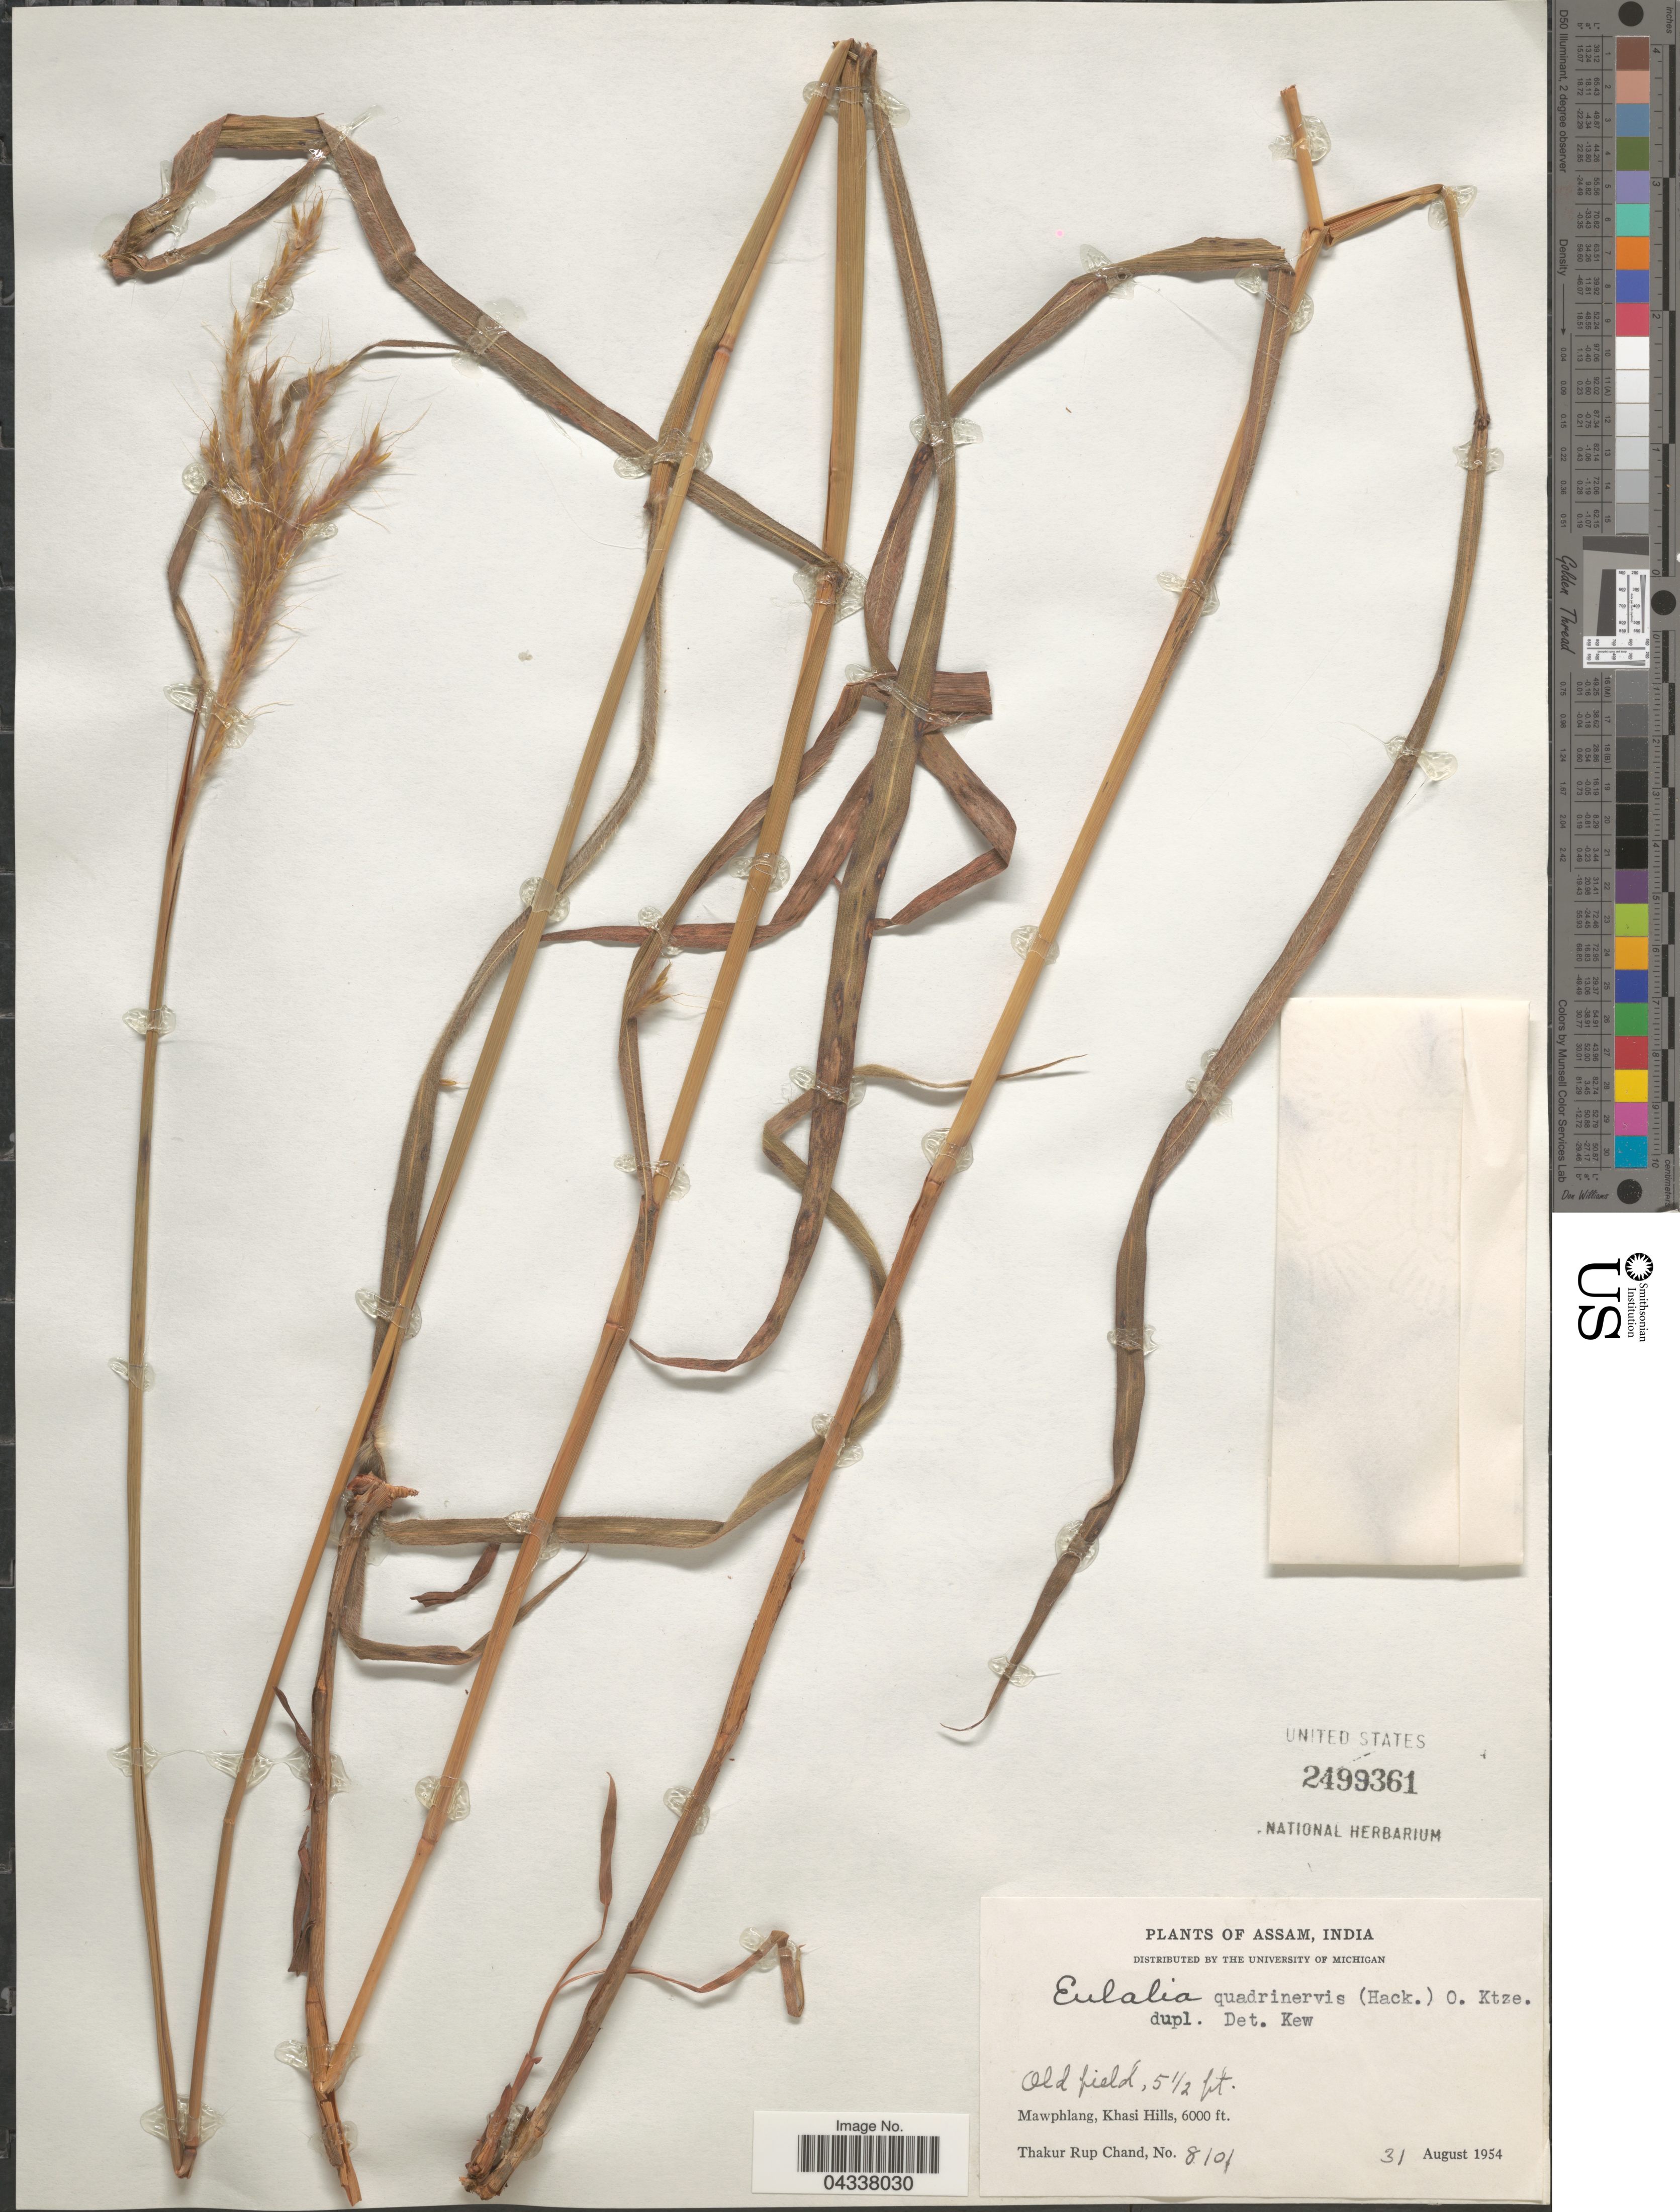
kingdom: Plantae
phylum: Tracheophyta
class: Liliopsida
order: Poales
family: Poaceae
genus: Pseudopogonatherum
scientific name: Pseudopogonatherum quadrinerve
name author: (Hack.) Ohwi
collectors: T. R. Chand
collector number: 8101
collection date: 1954-08-31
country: India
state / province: Meghalaya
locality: Mawphlang, Khasi Hills.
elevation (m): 1829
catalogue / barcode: US 2499361